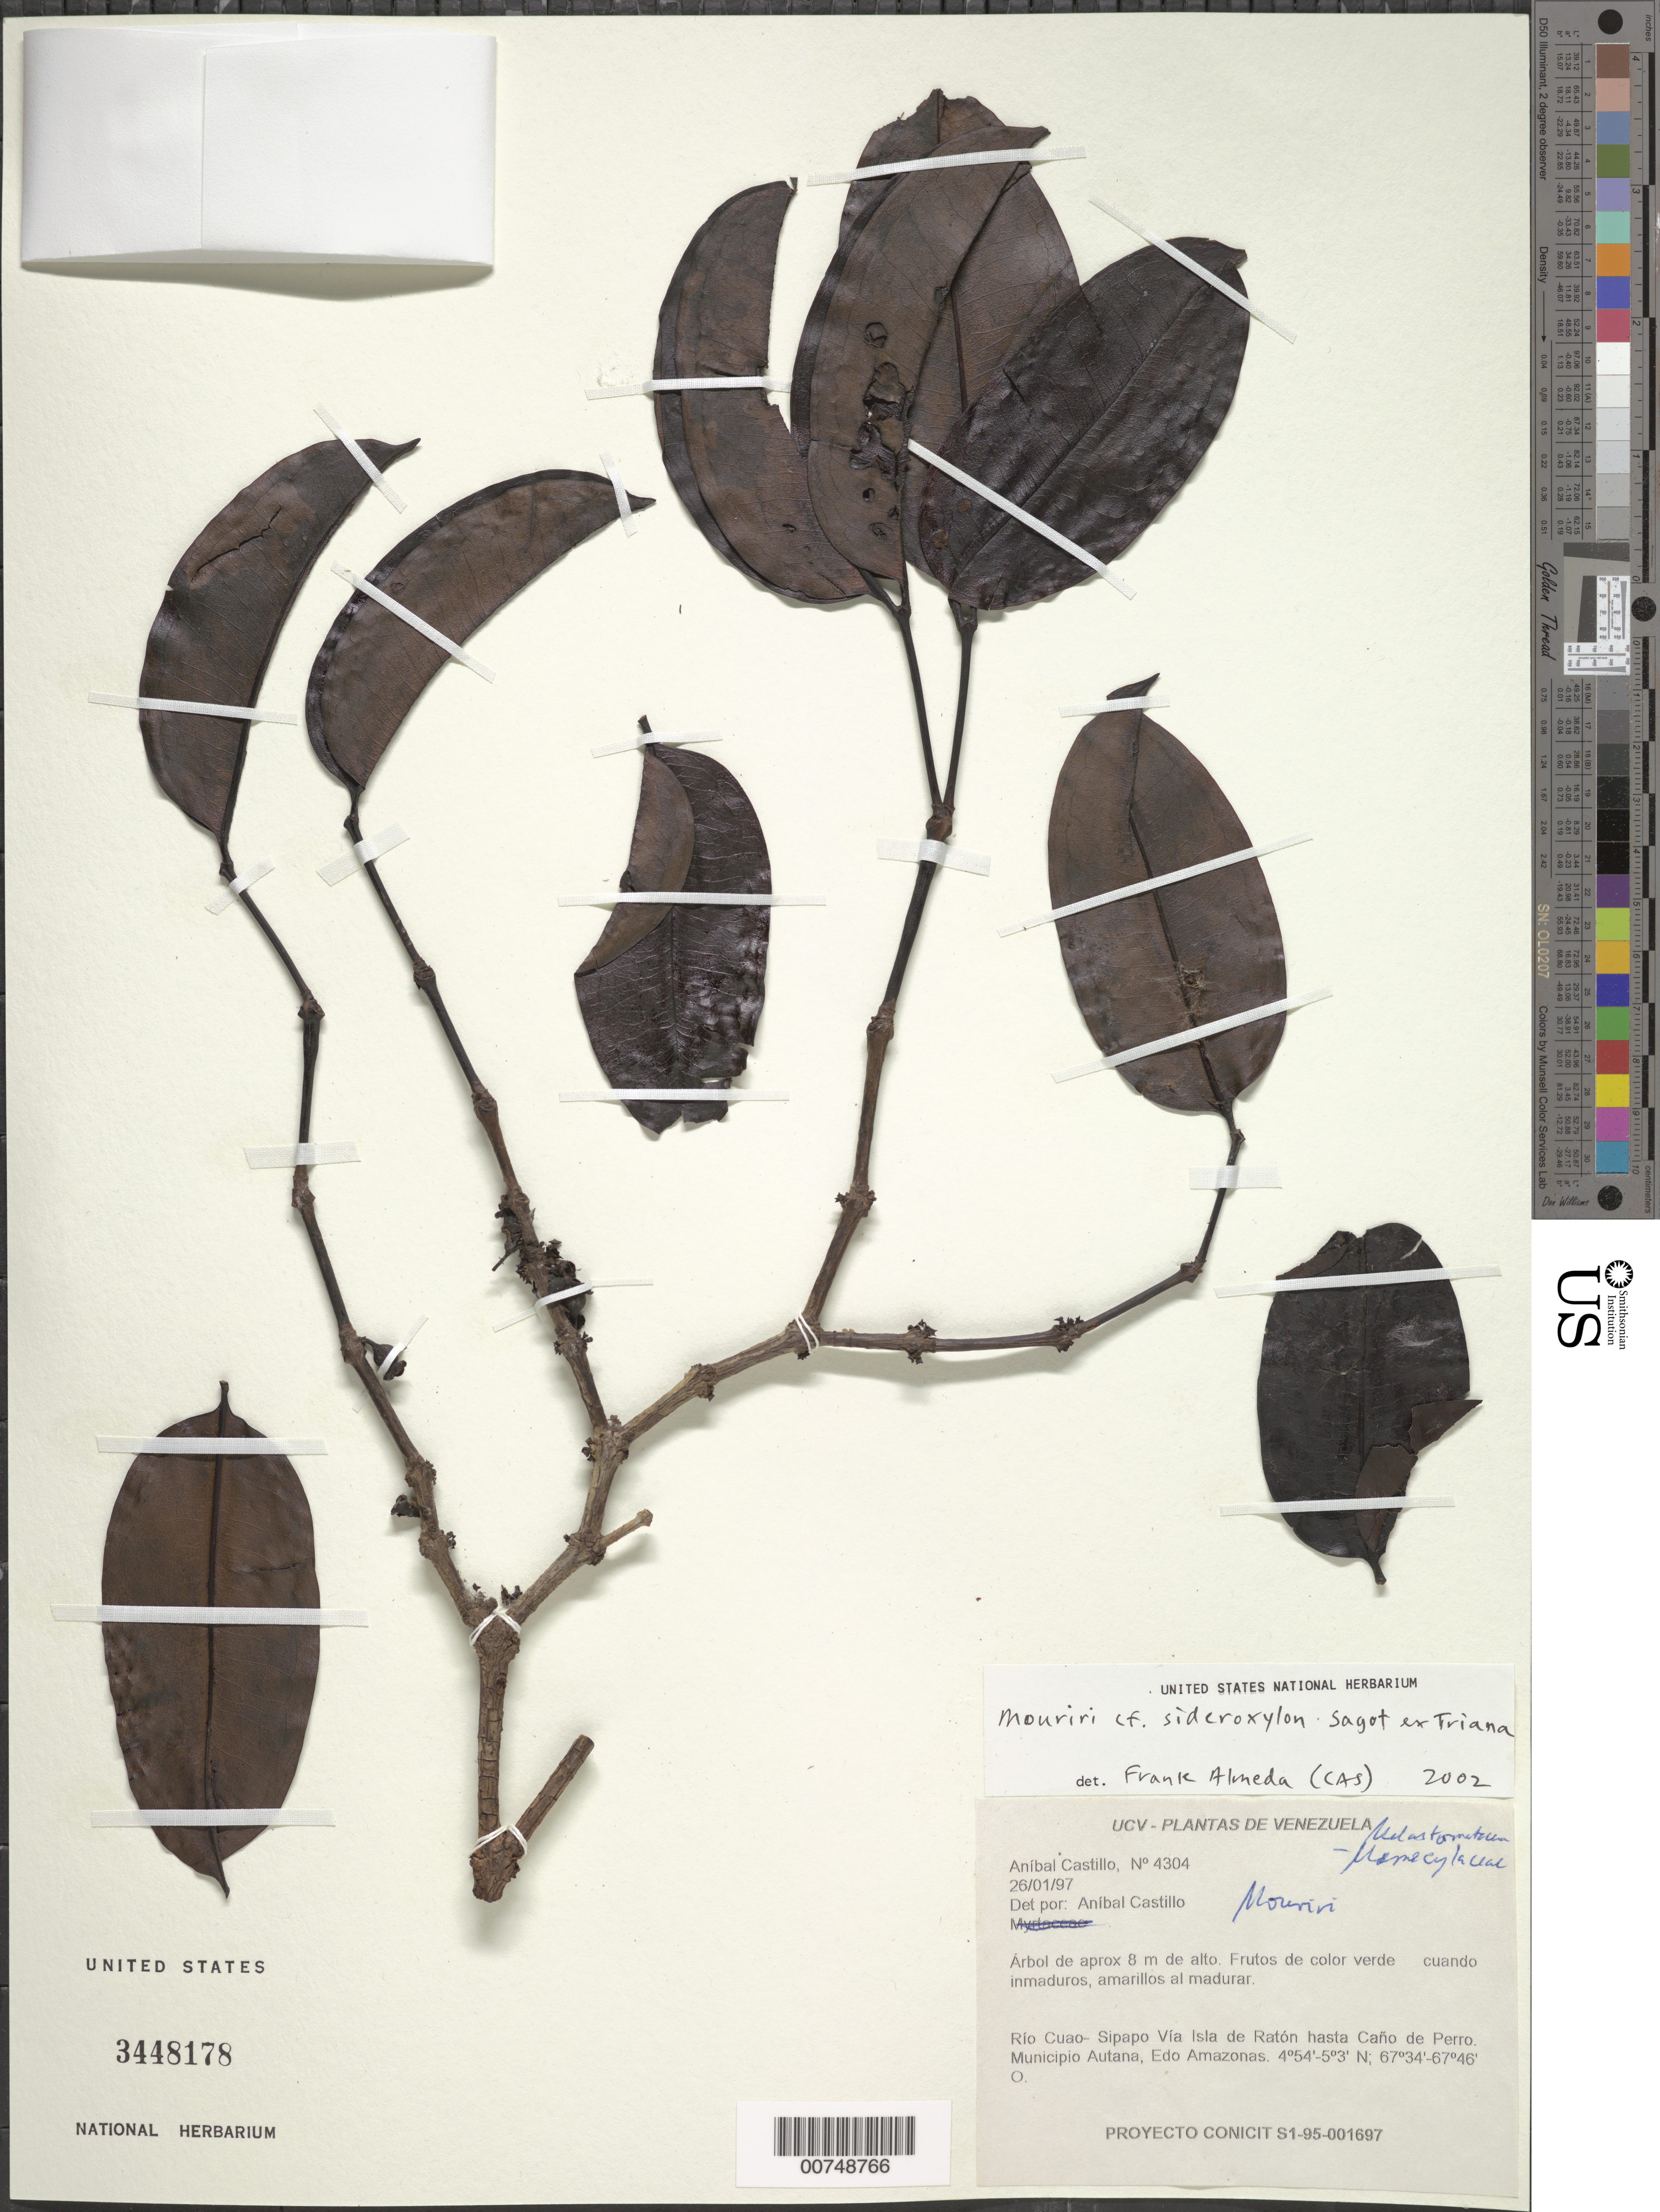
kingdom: Plantae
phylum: Tracheophyta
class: Magnoliopsida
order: Myrtales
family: Melastomataceae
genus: Mouriri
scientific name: Mouriri sideroxylon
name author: Sagot ex Triana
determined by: Almeda, F.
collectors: A. Castillo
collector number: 4304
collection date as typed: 26-Jan-97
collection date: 1997-01-26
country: Venezuela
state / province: Amazonas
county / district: Autana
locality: Mun. Autana, Río Cuao, Sipapo via Isla de Raton hasta Caño de Perro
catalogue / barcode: US 3448178